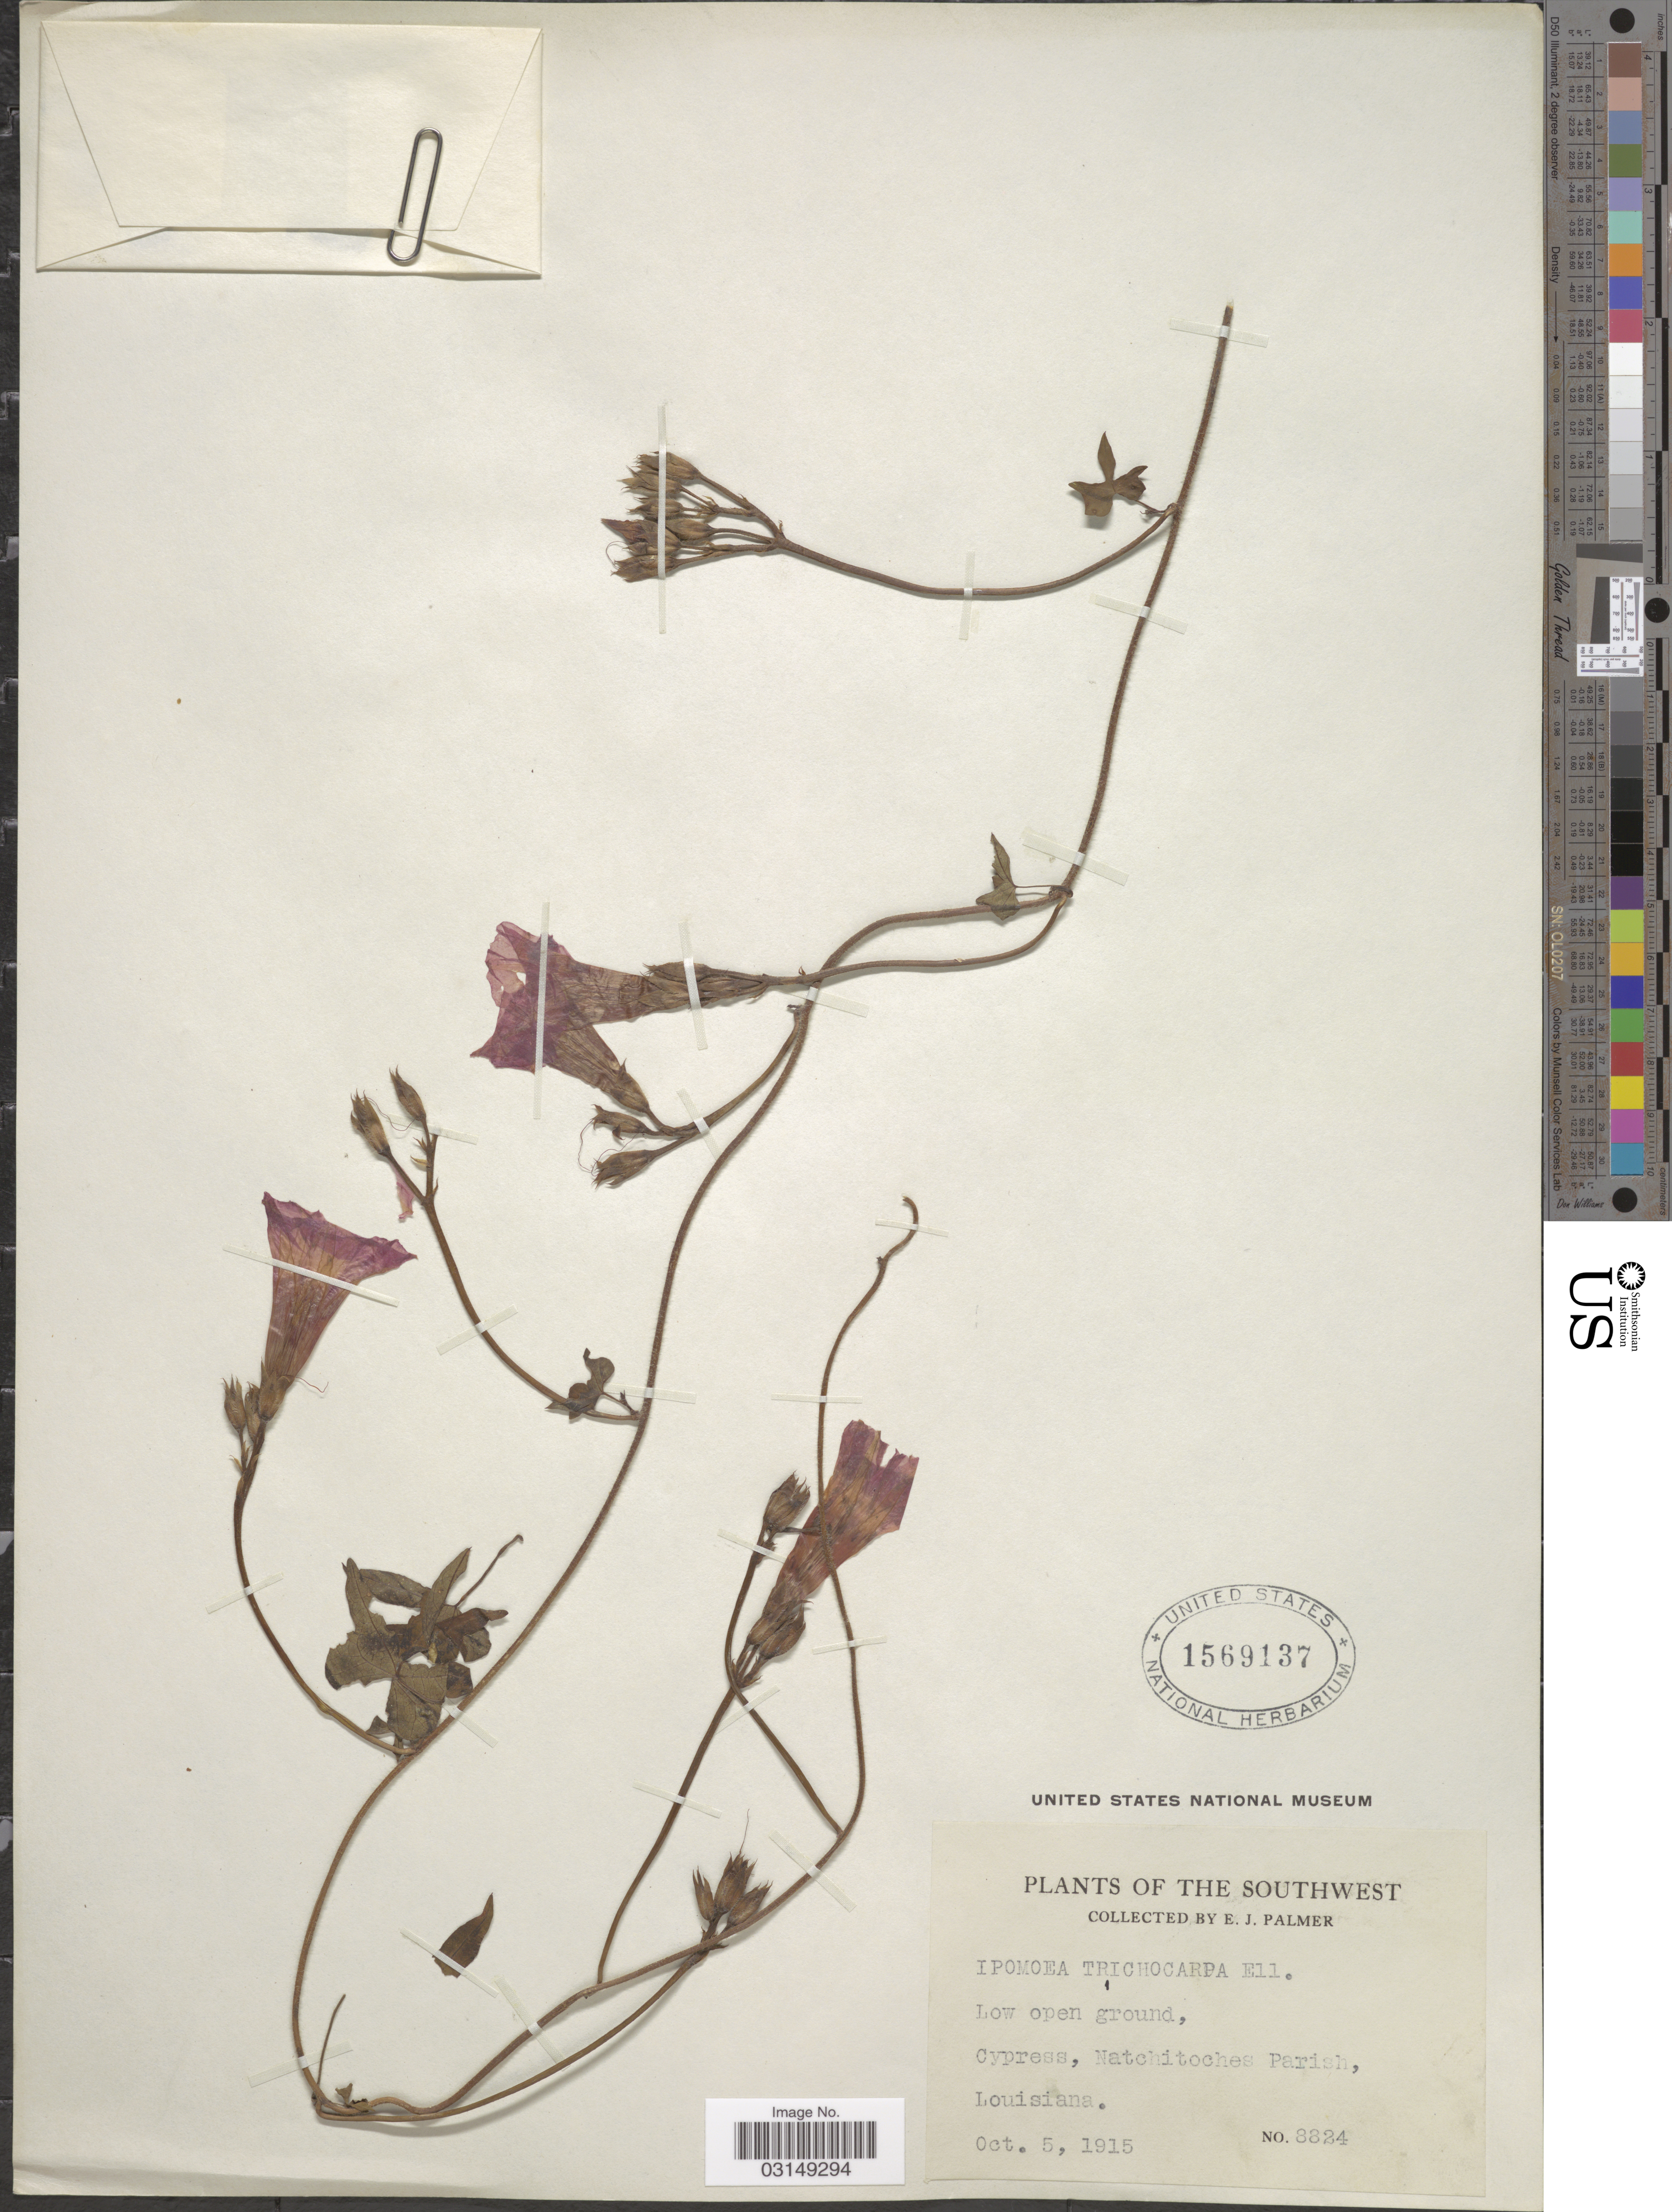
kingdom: Plantae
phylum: Tracheophyta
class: Magnoliopsida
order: Solanales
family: Convolvulaceae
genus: Ipomoea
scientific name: Ipomoea trichocarpa var. trichocarpa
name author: Elliott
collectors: E. J. Palmer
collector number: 8824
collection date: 1915-10-05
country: United States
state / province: Louisiana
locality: The Southwest. Cypress, Natchitoches Parish.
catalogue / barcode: US 1569137